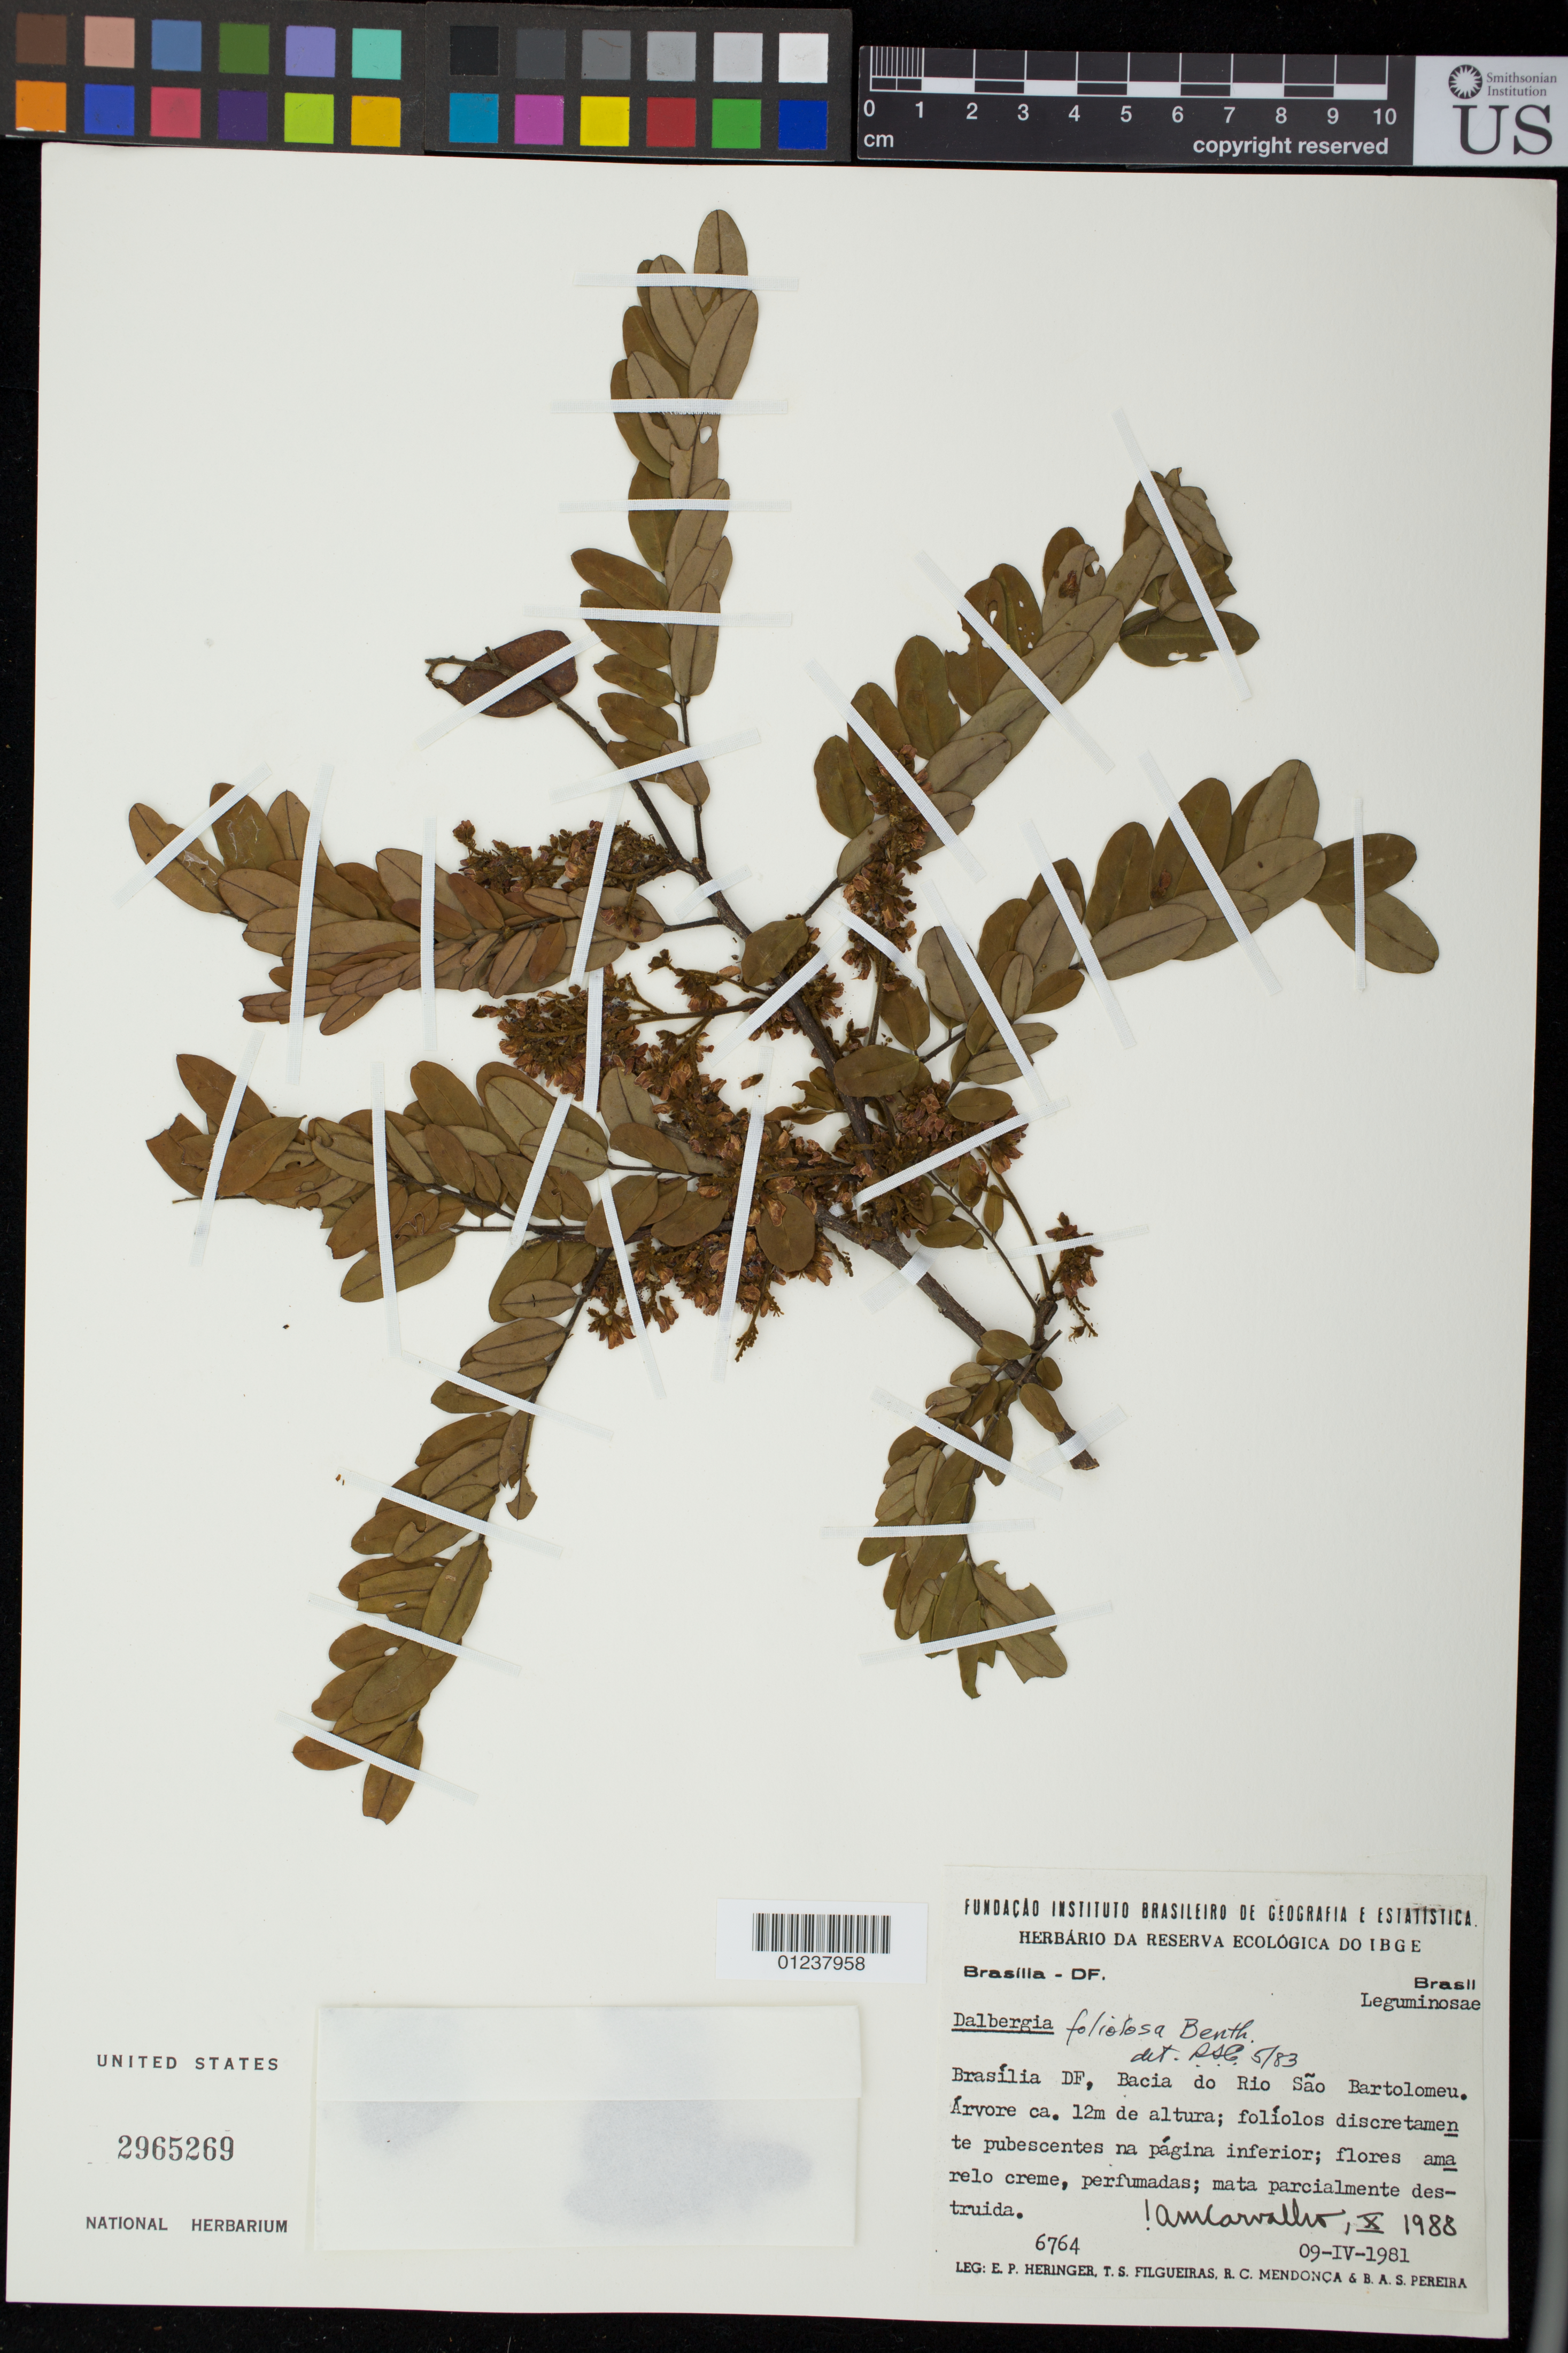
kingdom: Plantae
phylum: Tracheophyta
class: Magnoliopsida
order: Fabales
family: Fabaceae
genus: Dalbergia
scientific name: Dalbergia foliosa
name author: (Benth.) A.M. Carvalho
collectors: E. P. Heringer, T. S. Filgueiras, R. C. Mendonça & B. A. S. Pereira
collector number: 6764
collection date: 1981-06-09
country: Brazil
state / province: Distrito Federal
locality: Brasilia, Bacia do Rio Sao Bartolomeu.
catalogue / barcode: US 2965269